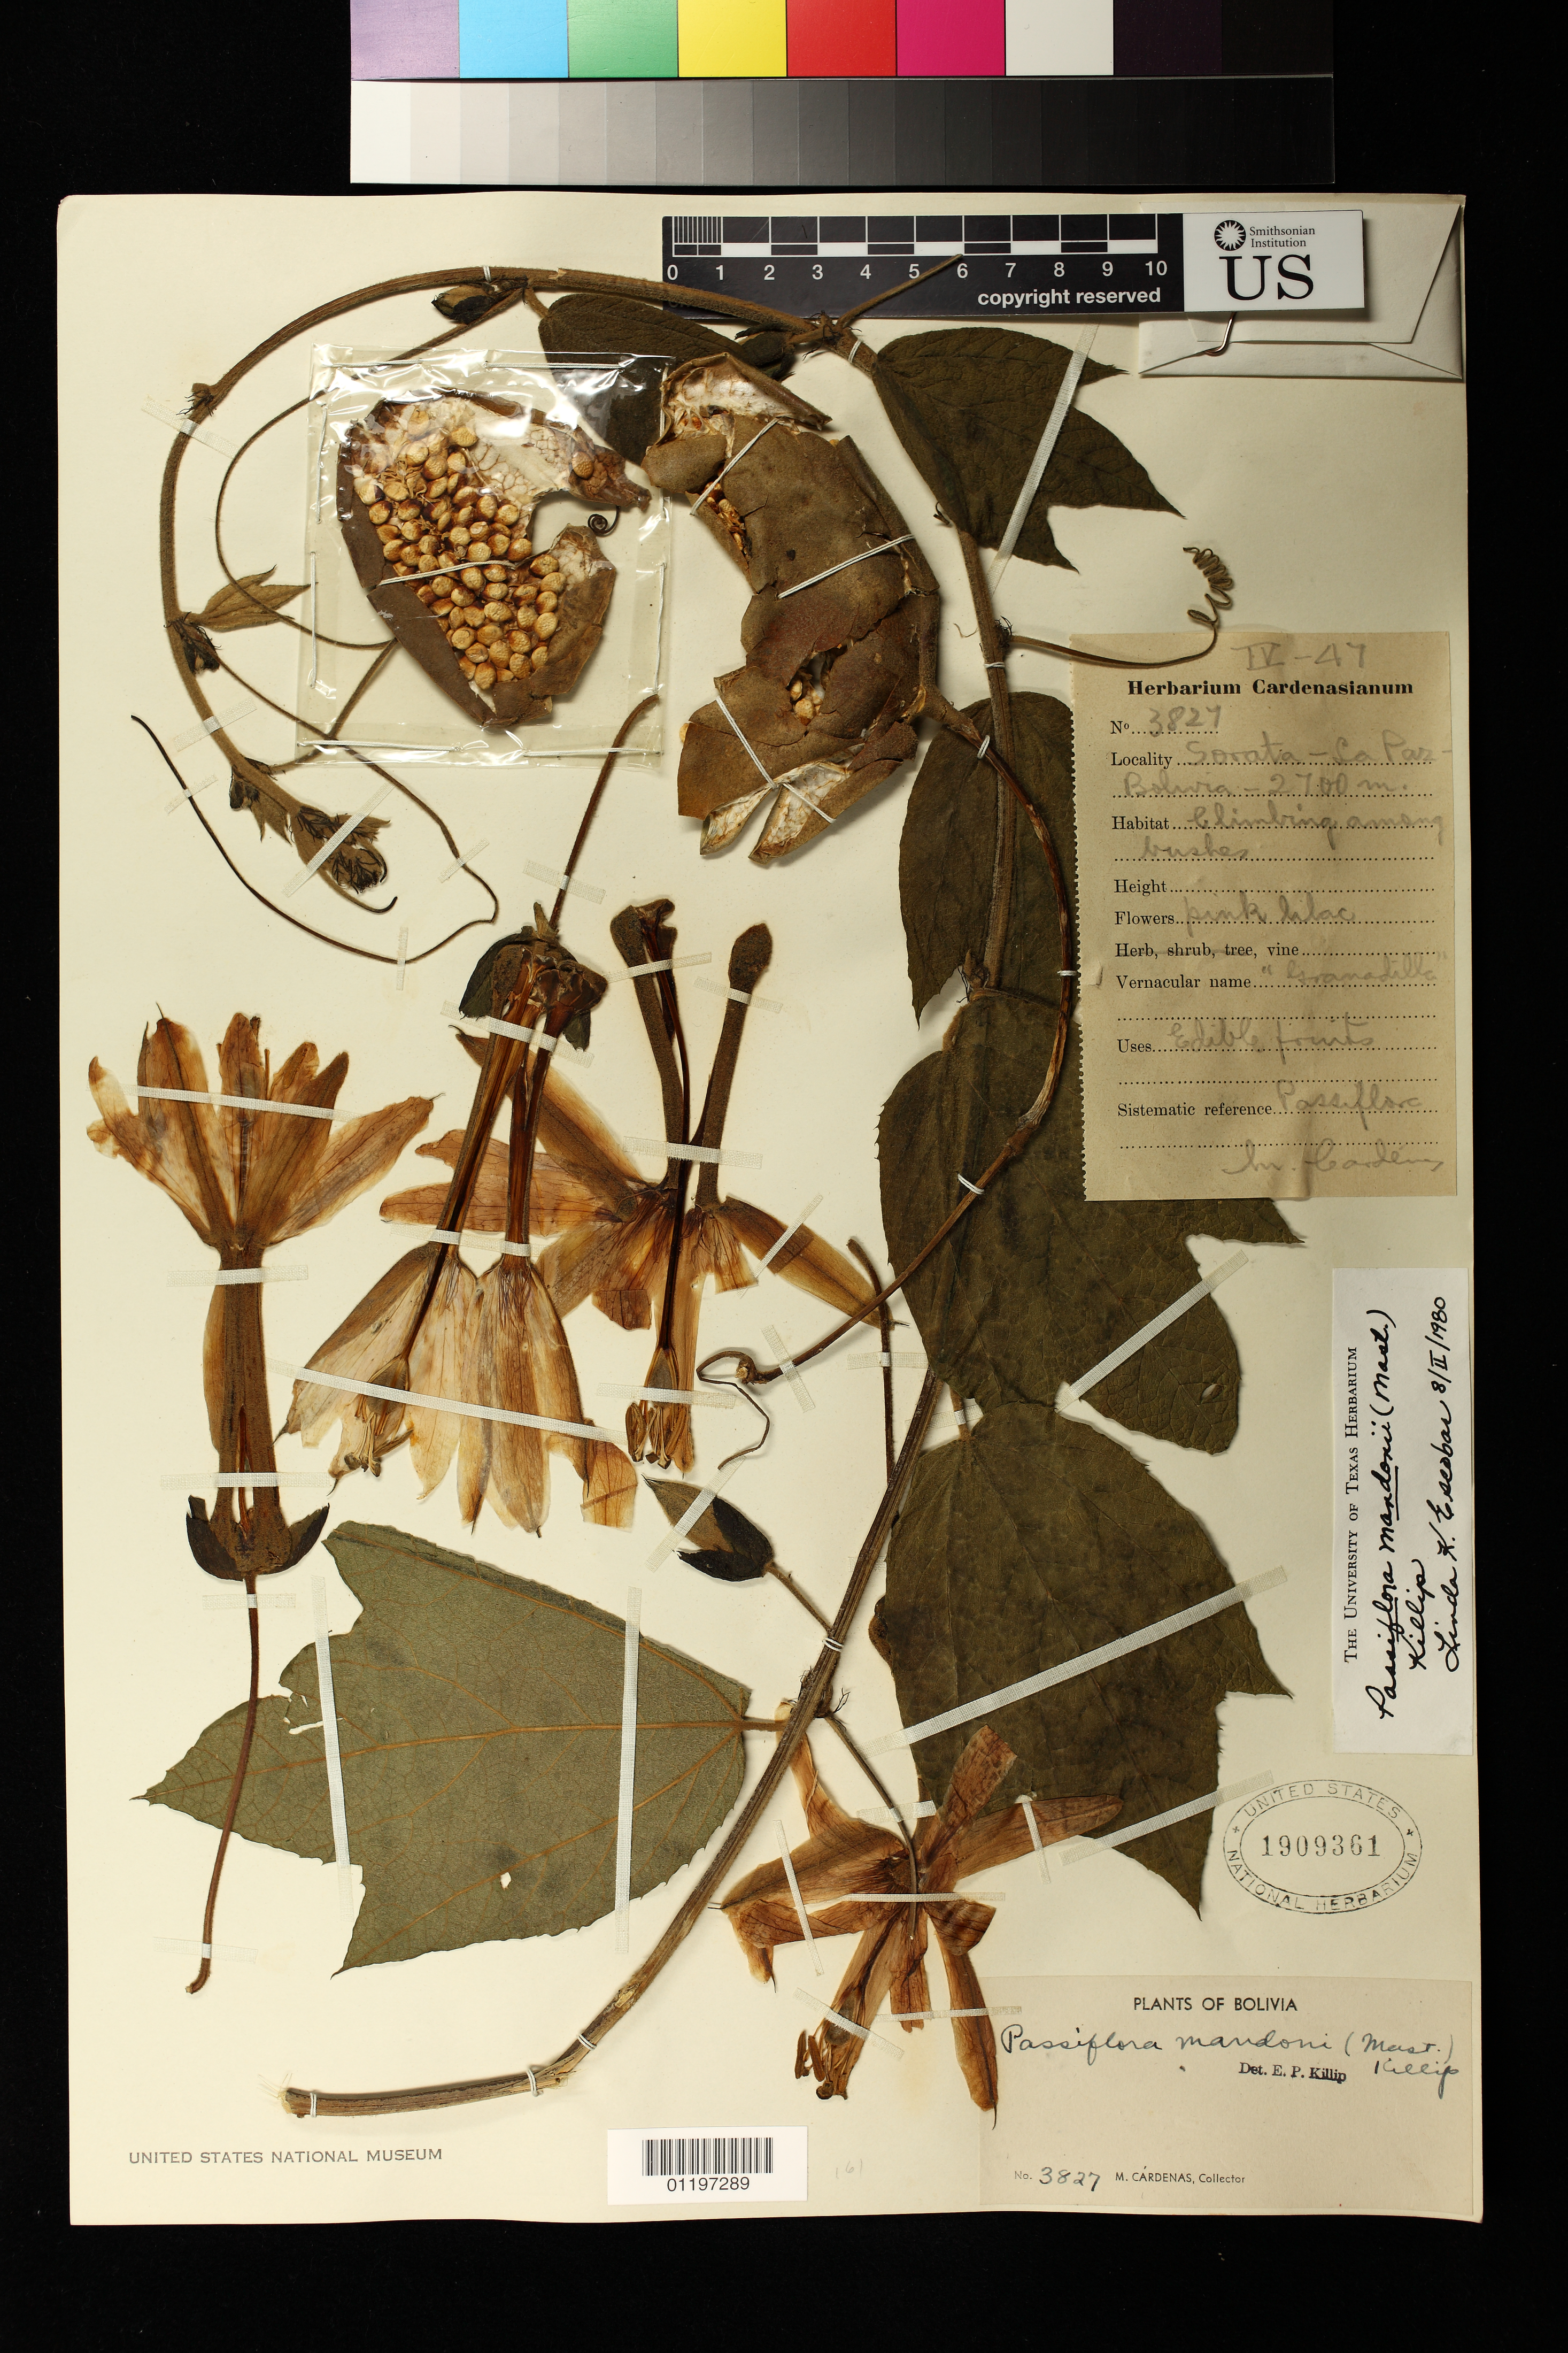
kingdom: Plantae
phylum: Tracheophyta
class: Magnoliopsida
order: Malpighiales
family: Passifloraceae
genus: Passiflora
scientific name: Passiflora mandonii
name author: (Mast.) Killip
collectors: M. Cárdenas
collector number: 3827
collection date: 1947-04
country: Bolivia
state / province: La Páz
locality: Sorata.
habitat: Climbing among bushes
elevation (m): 2700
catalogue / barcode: US 1909361